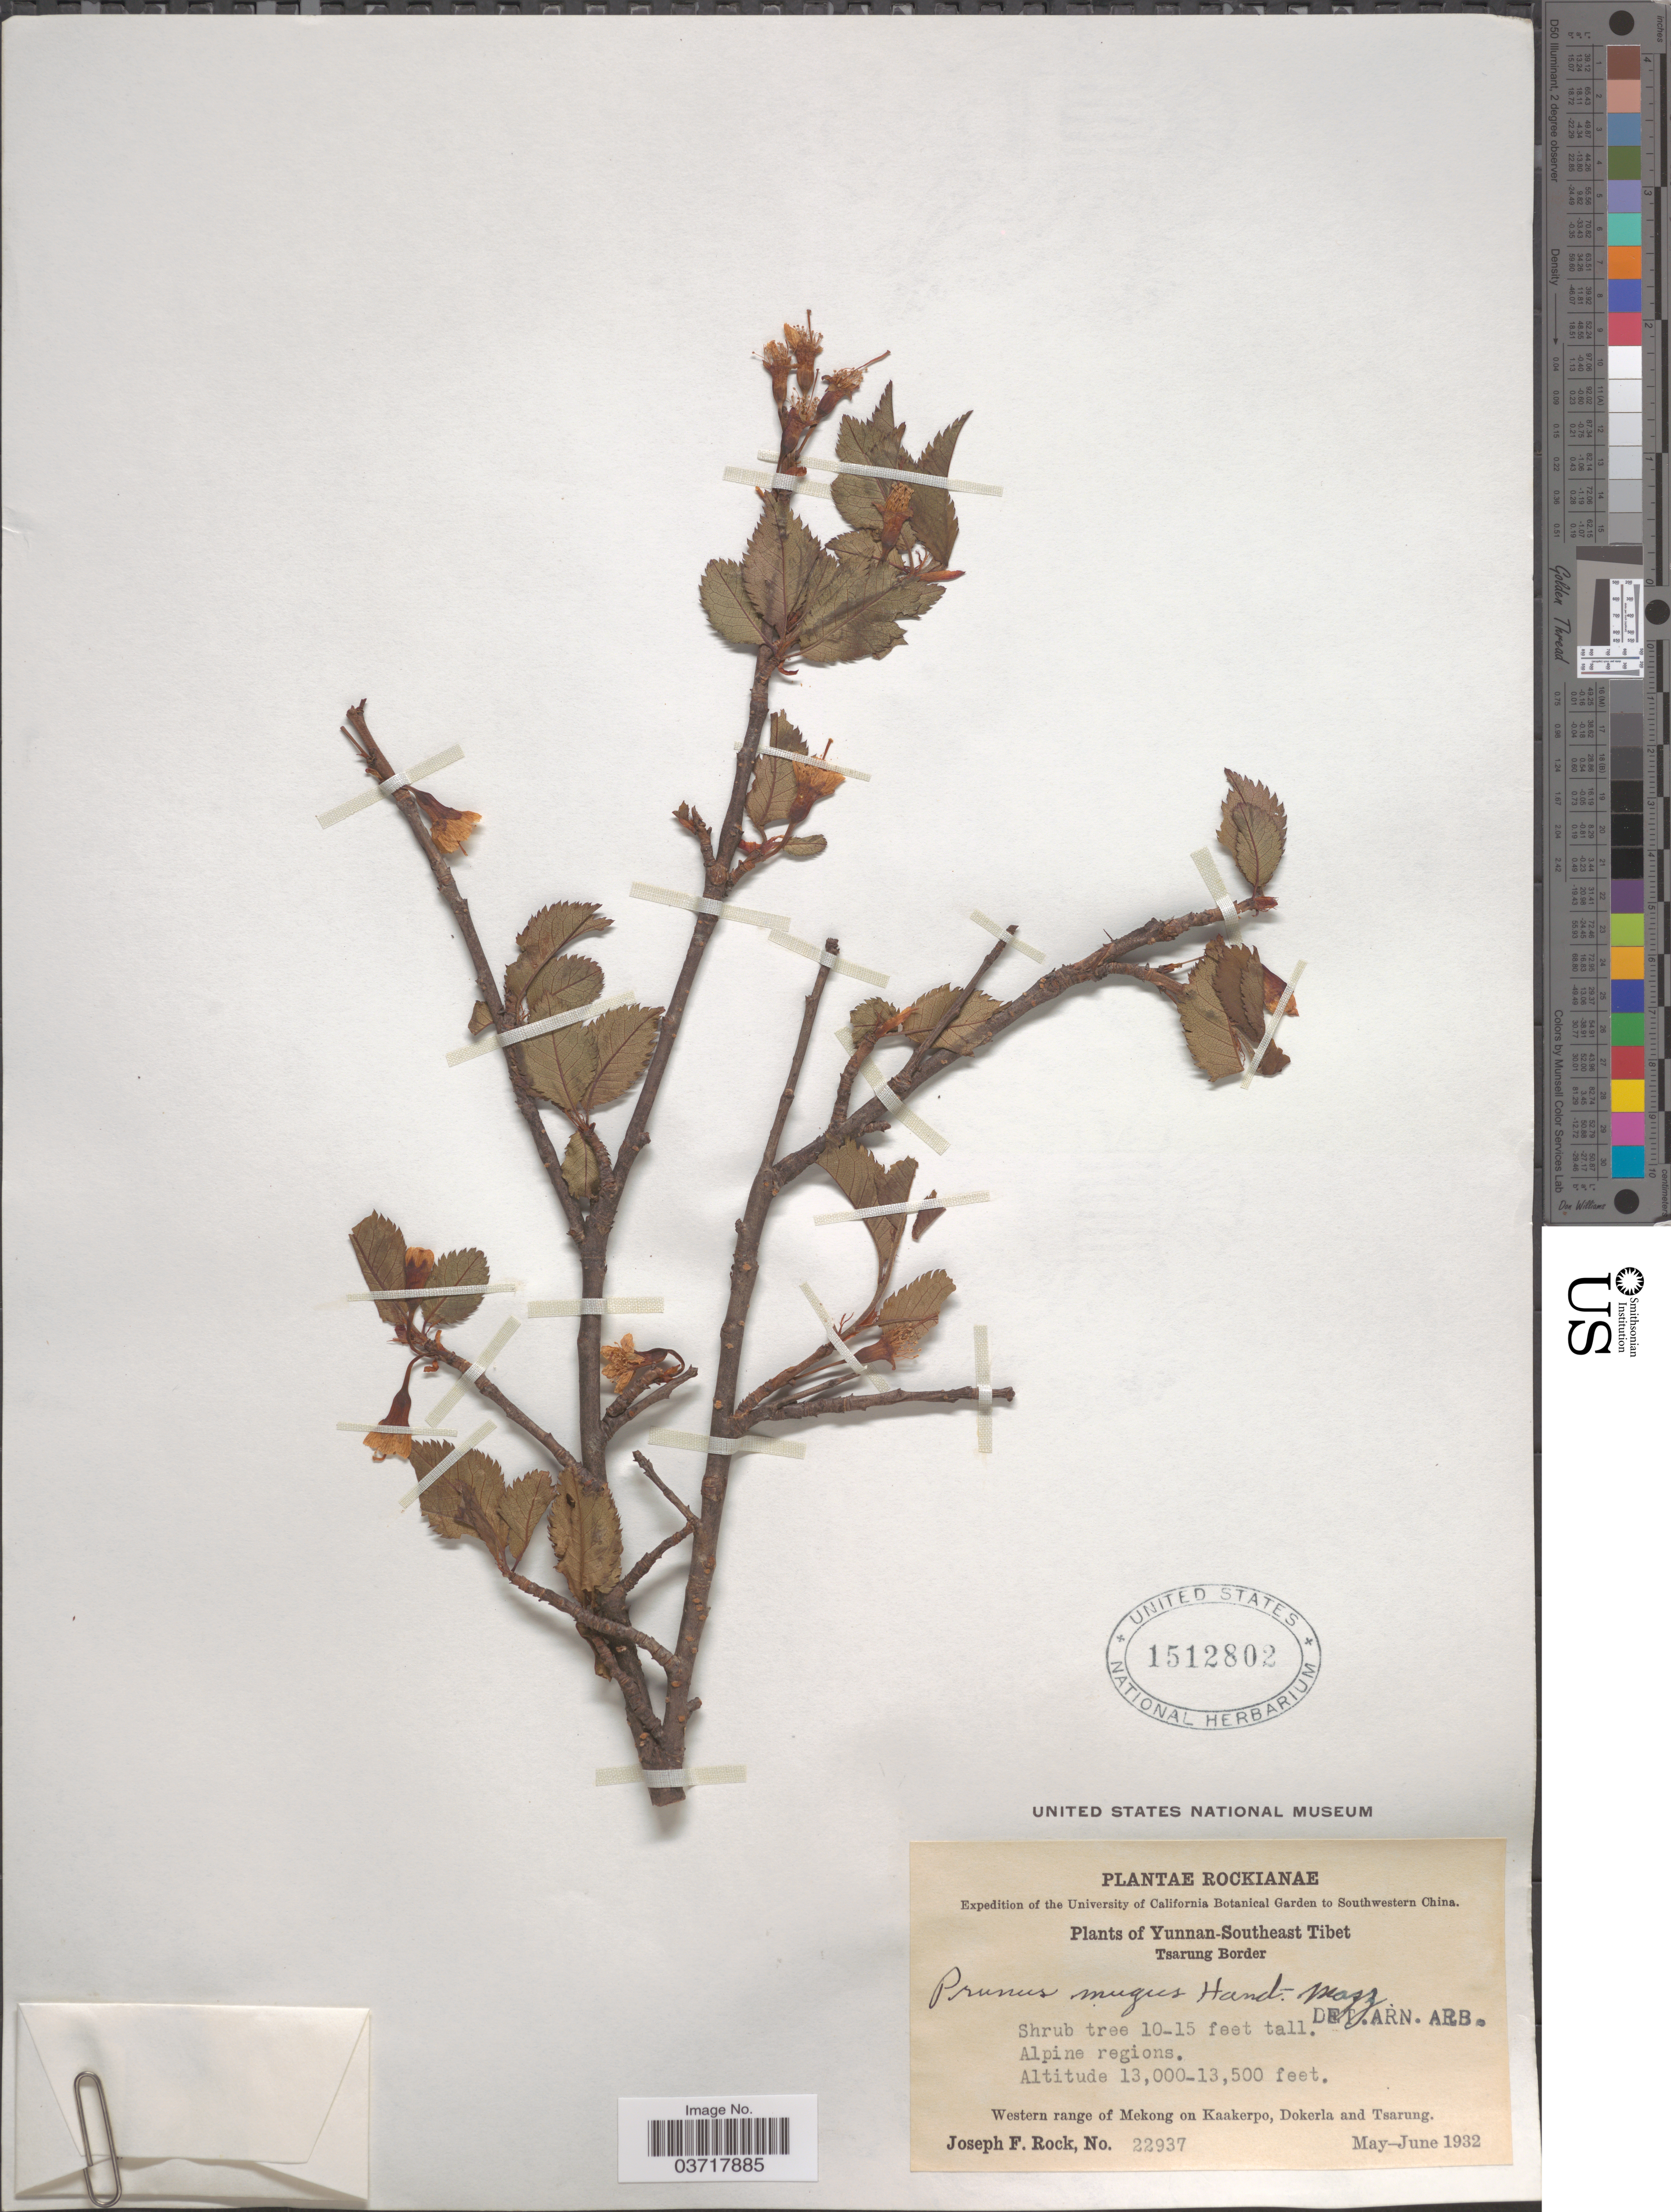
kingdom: Plantae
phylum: Tracheophyta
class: Magnoliopsida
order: Rosales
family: Rosaceae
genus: Prunus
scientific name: Prunus mugus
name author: Hand.-Mazz.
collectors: J. F. Rock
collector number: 22937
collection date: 1932-05/1932-06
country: China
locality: Southwestern China. Yunnan-Southeast Tibet. Tsarung Border. Western range of Mekong on Kaakerpo, Dokerla and Tsarung.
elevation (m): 3962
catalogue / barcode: US 1512802